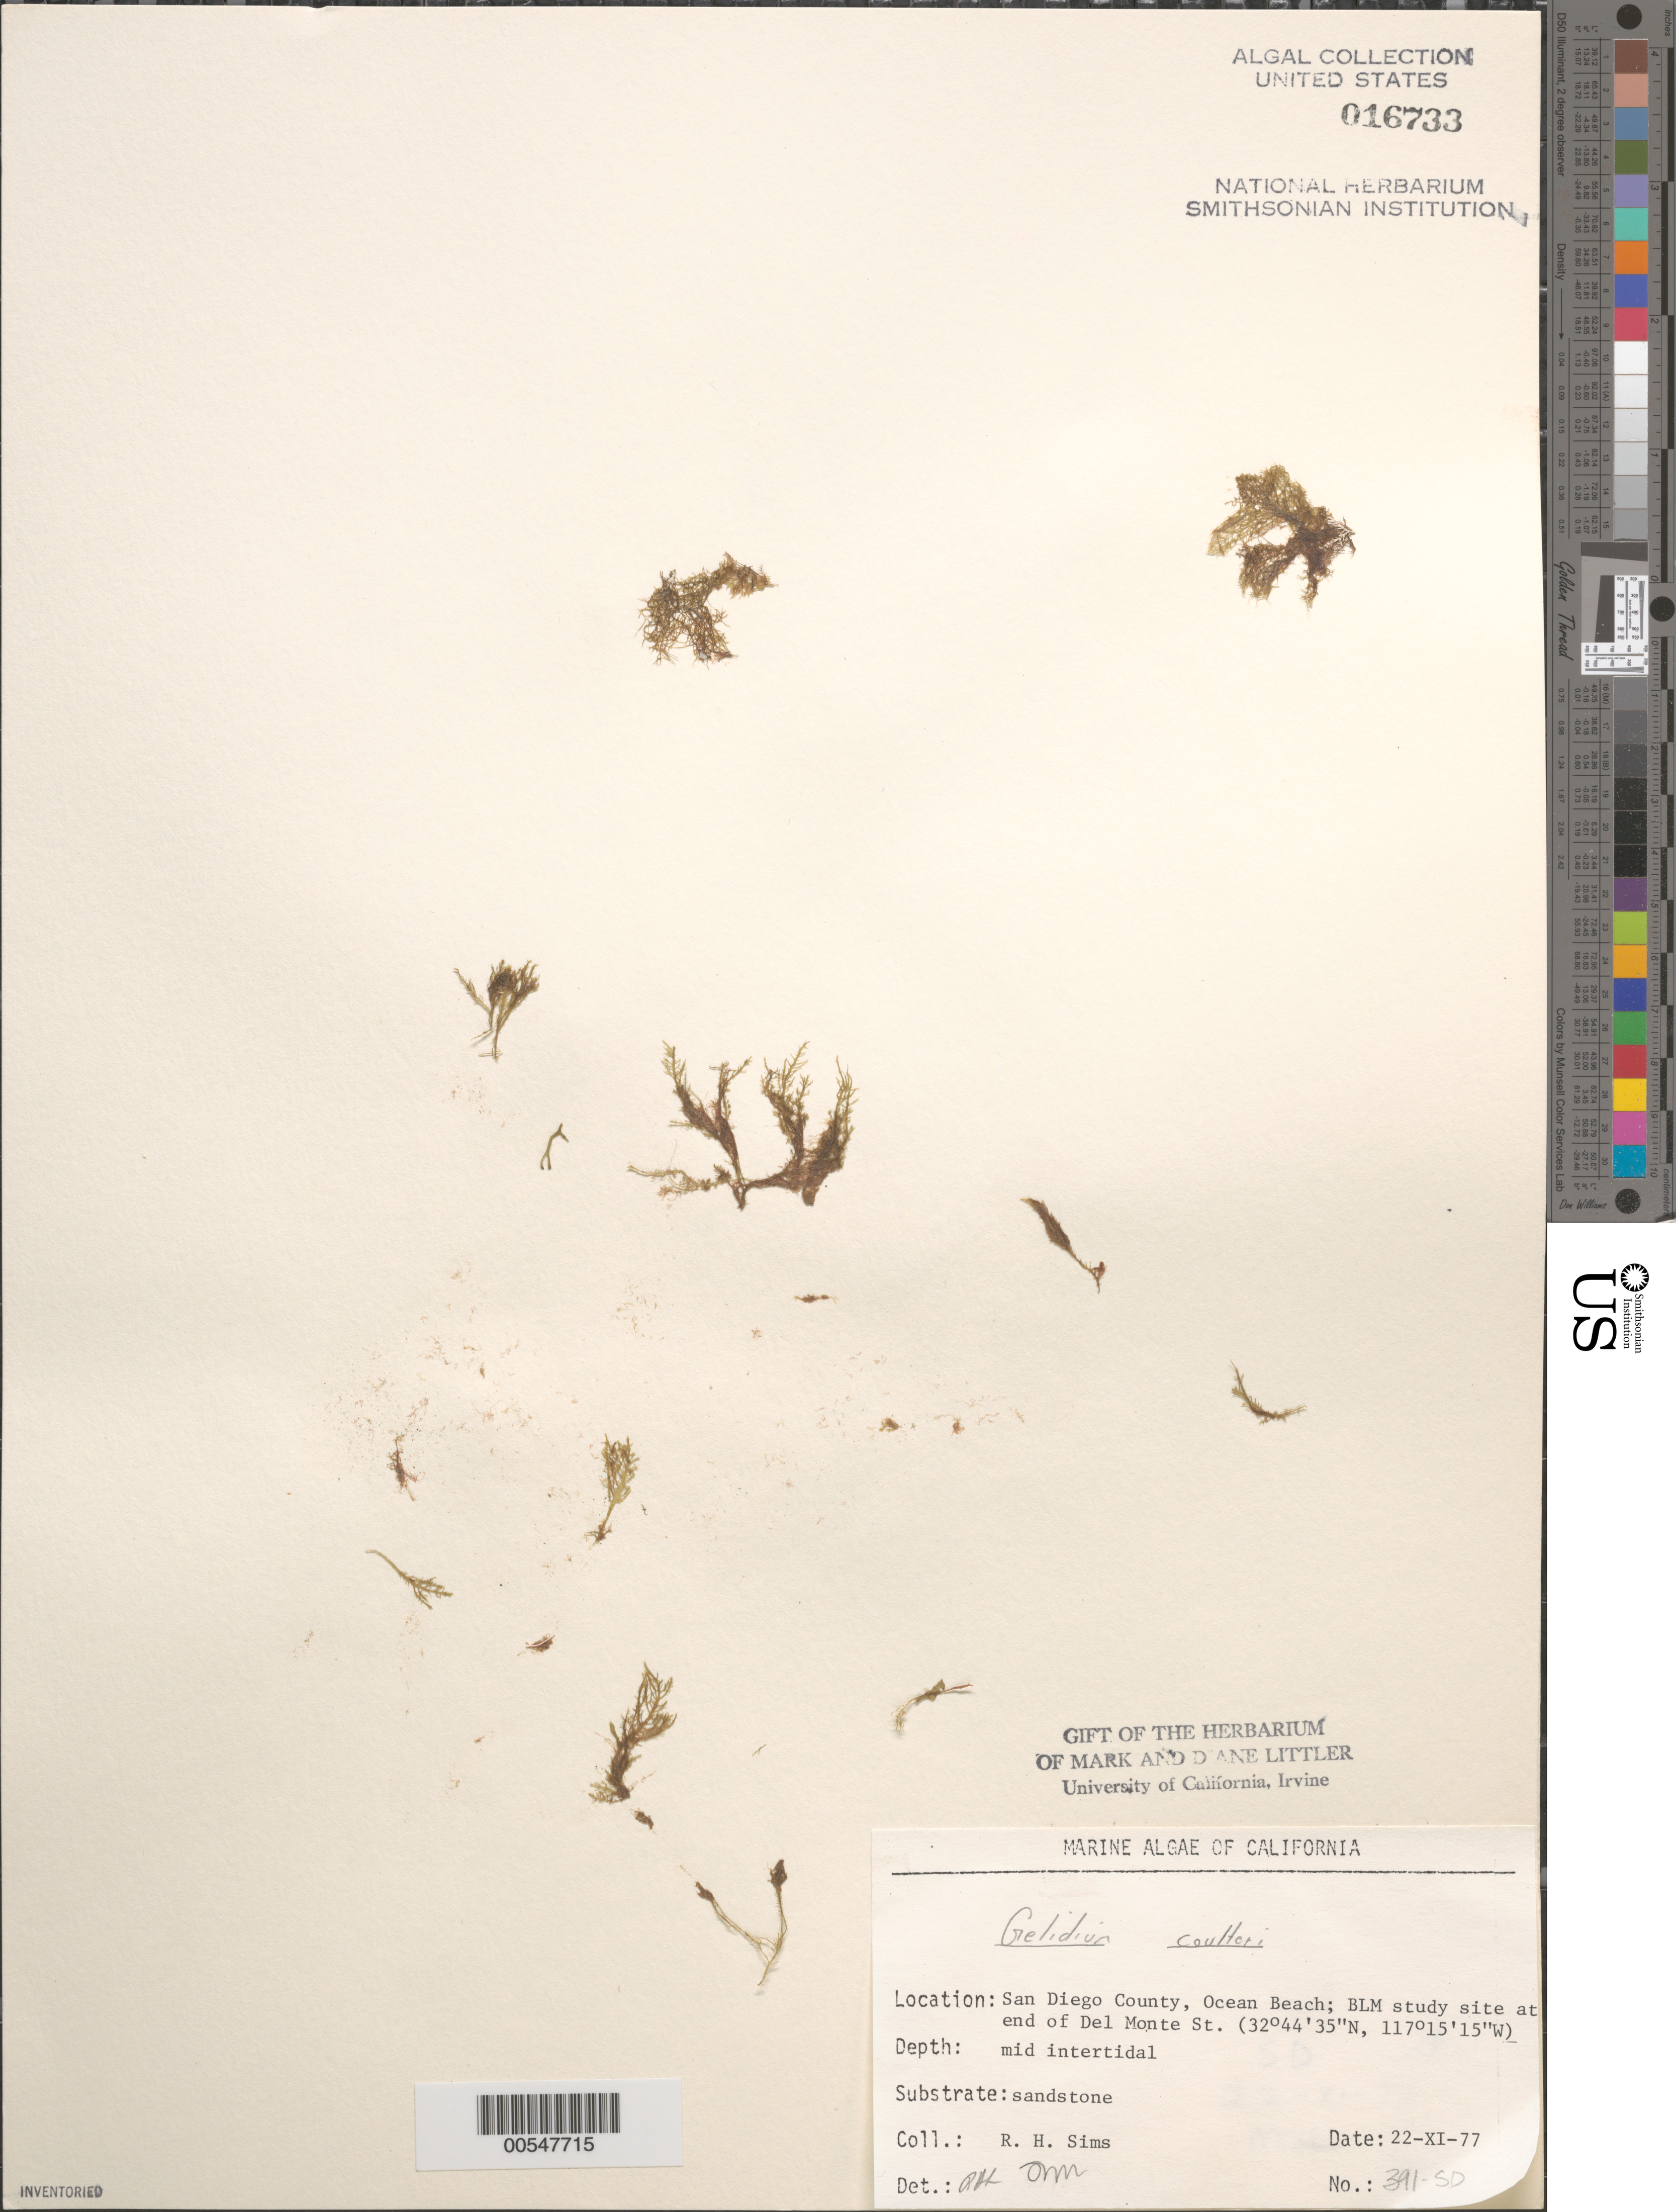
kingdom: Plantae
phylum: Rhodophyta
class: Florideophyceae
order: Gelidiales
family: Gelidiaceae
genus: Gelidium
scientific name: Gelidium coulteri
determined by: Sims, Robert H.; Murray, S. N.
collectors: R. H. Sims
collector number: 391-sd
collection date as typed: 22 Nov 1977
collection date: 1977-11-22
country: United States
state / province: California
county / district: San Diego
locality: Ocean Beach, end of Del Monte Street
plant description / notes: BLM-SOCALBIGHT Rocky Intertidal Survey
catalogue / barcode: US 16733